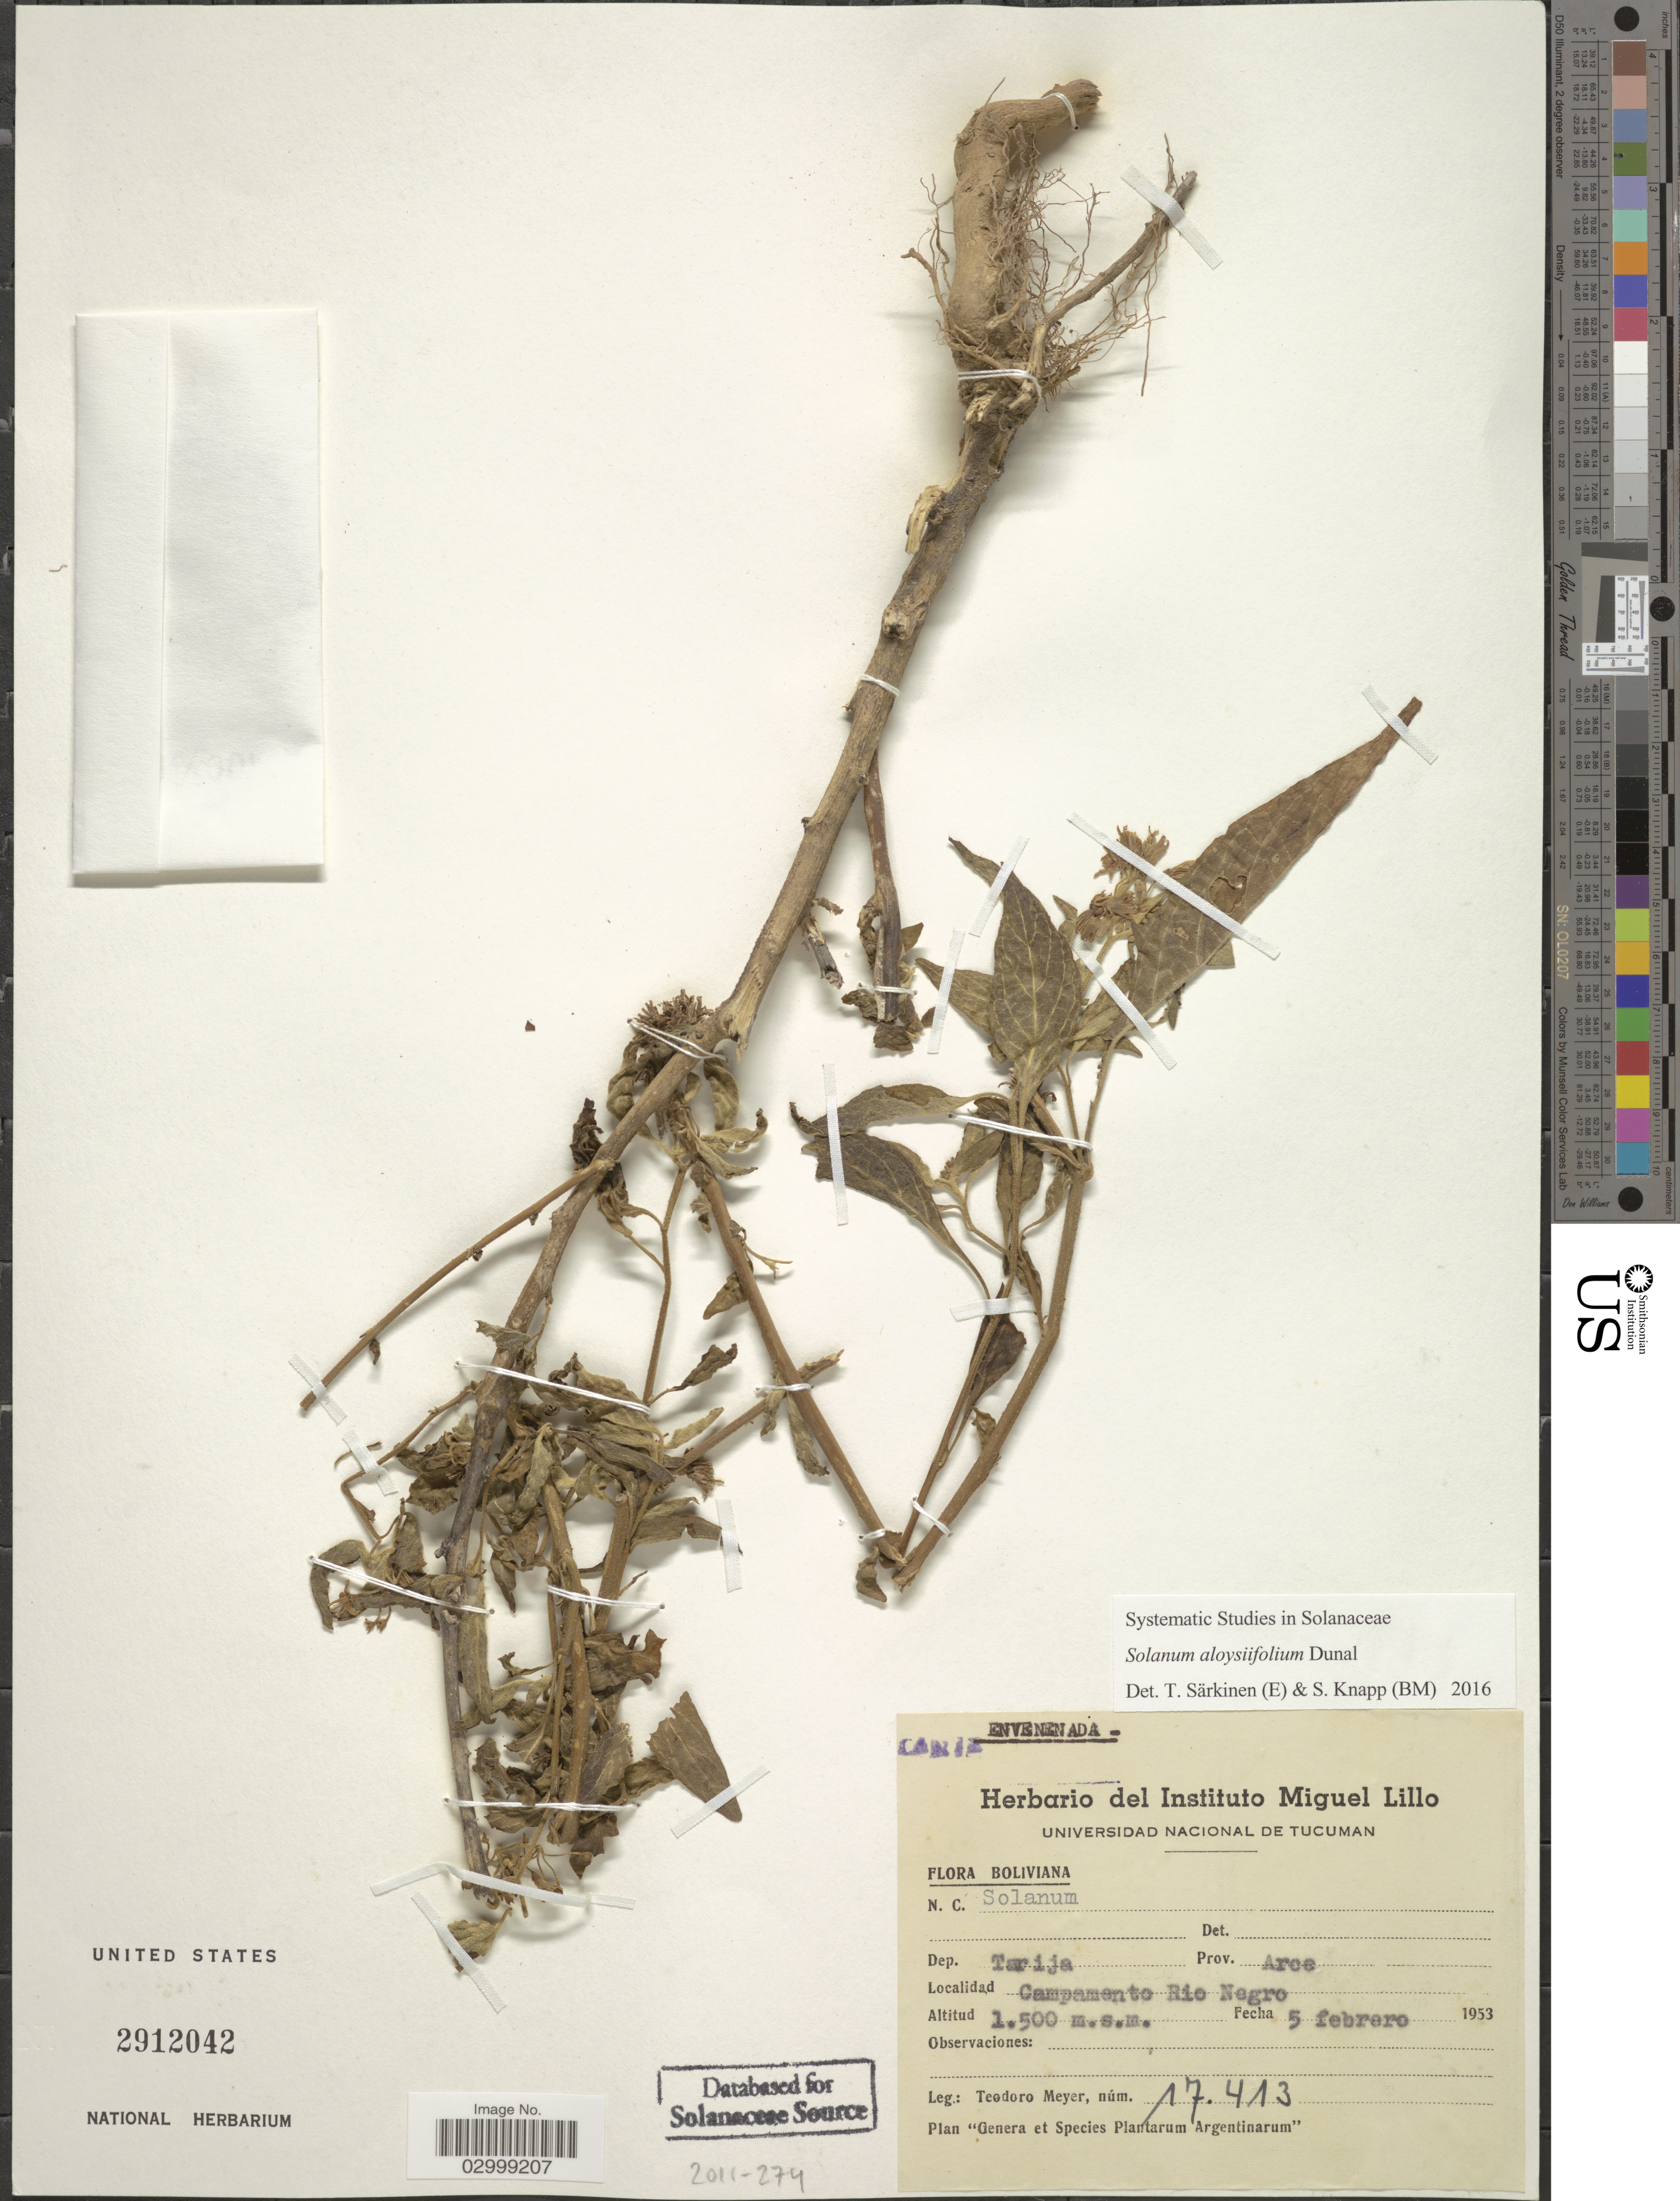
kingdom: Plantae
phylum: Tracheophyta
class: Magnoliopsida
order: Solanales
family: Solanaceae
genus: Solanum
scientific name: Solanum aloysiifolium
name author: Dunal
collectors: T. Meyer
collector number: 17413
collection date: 1953-02-05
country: Bolivia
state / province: Tarija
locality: Dep, Tarija, Prov. Arce, Campamento Rio Negro.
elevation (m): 1500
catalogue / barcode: US 2912042